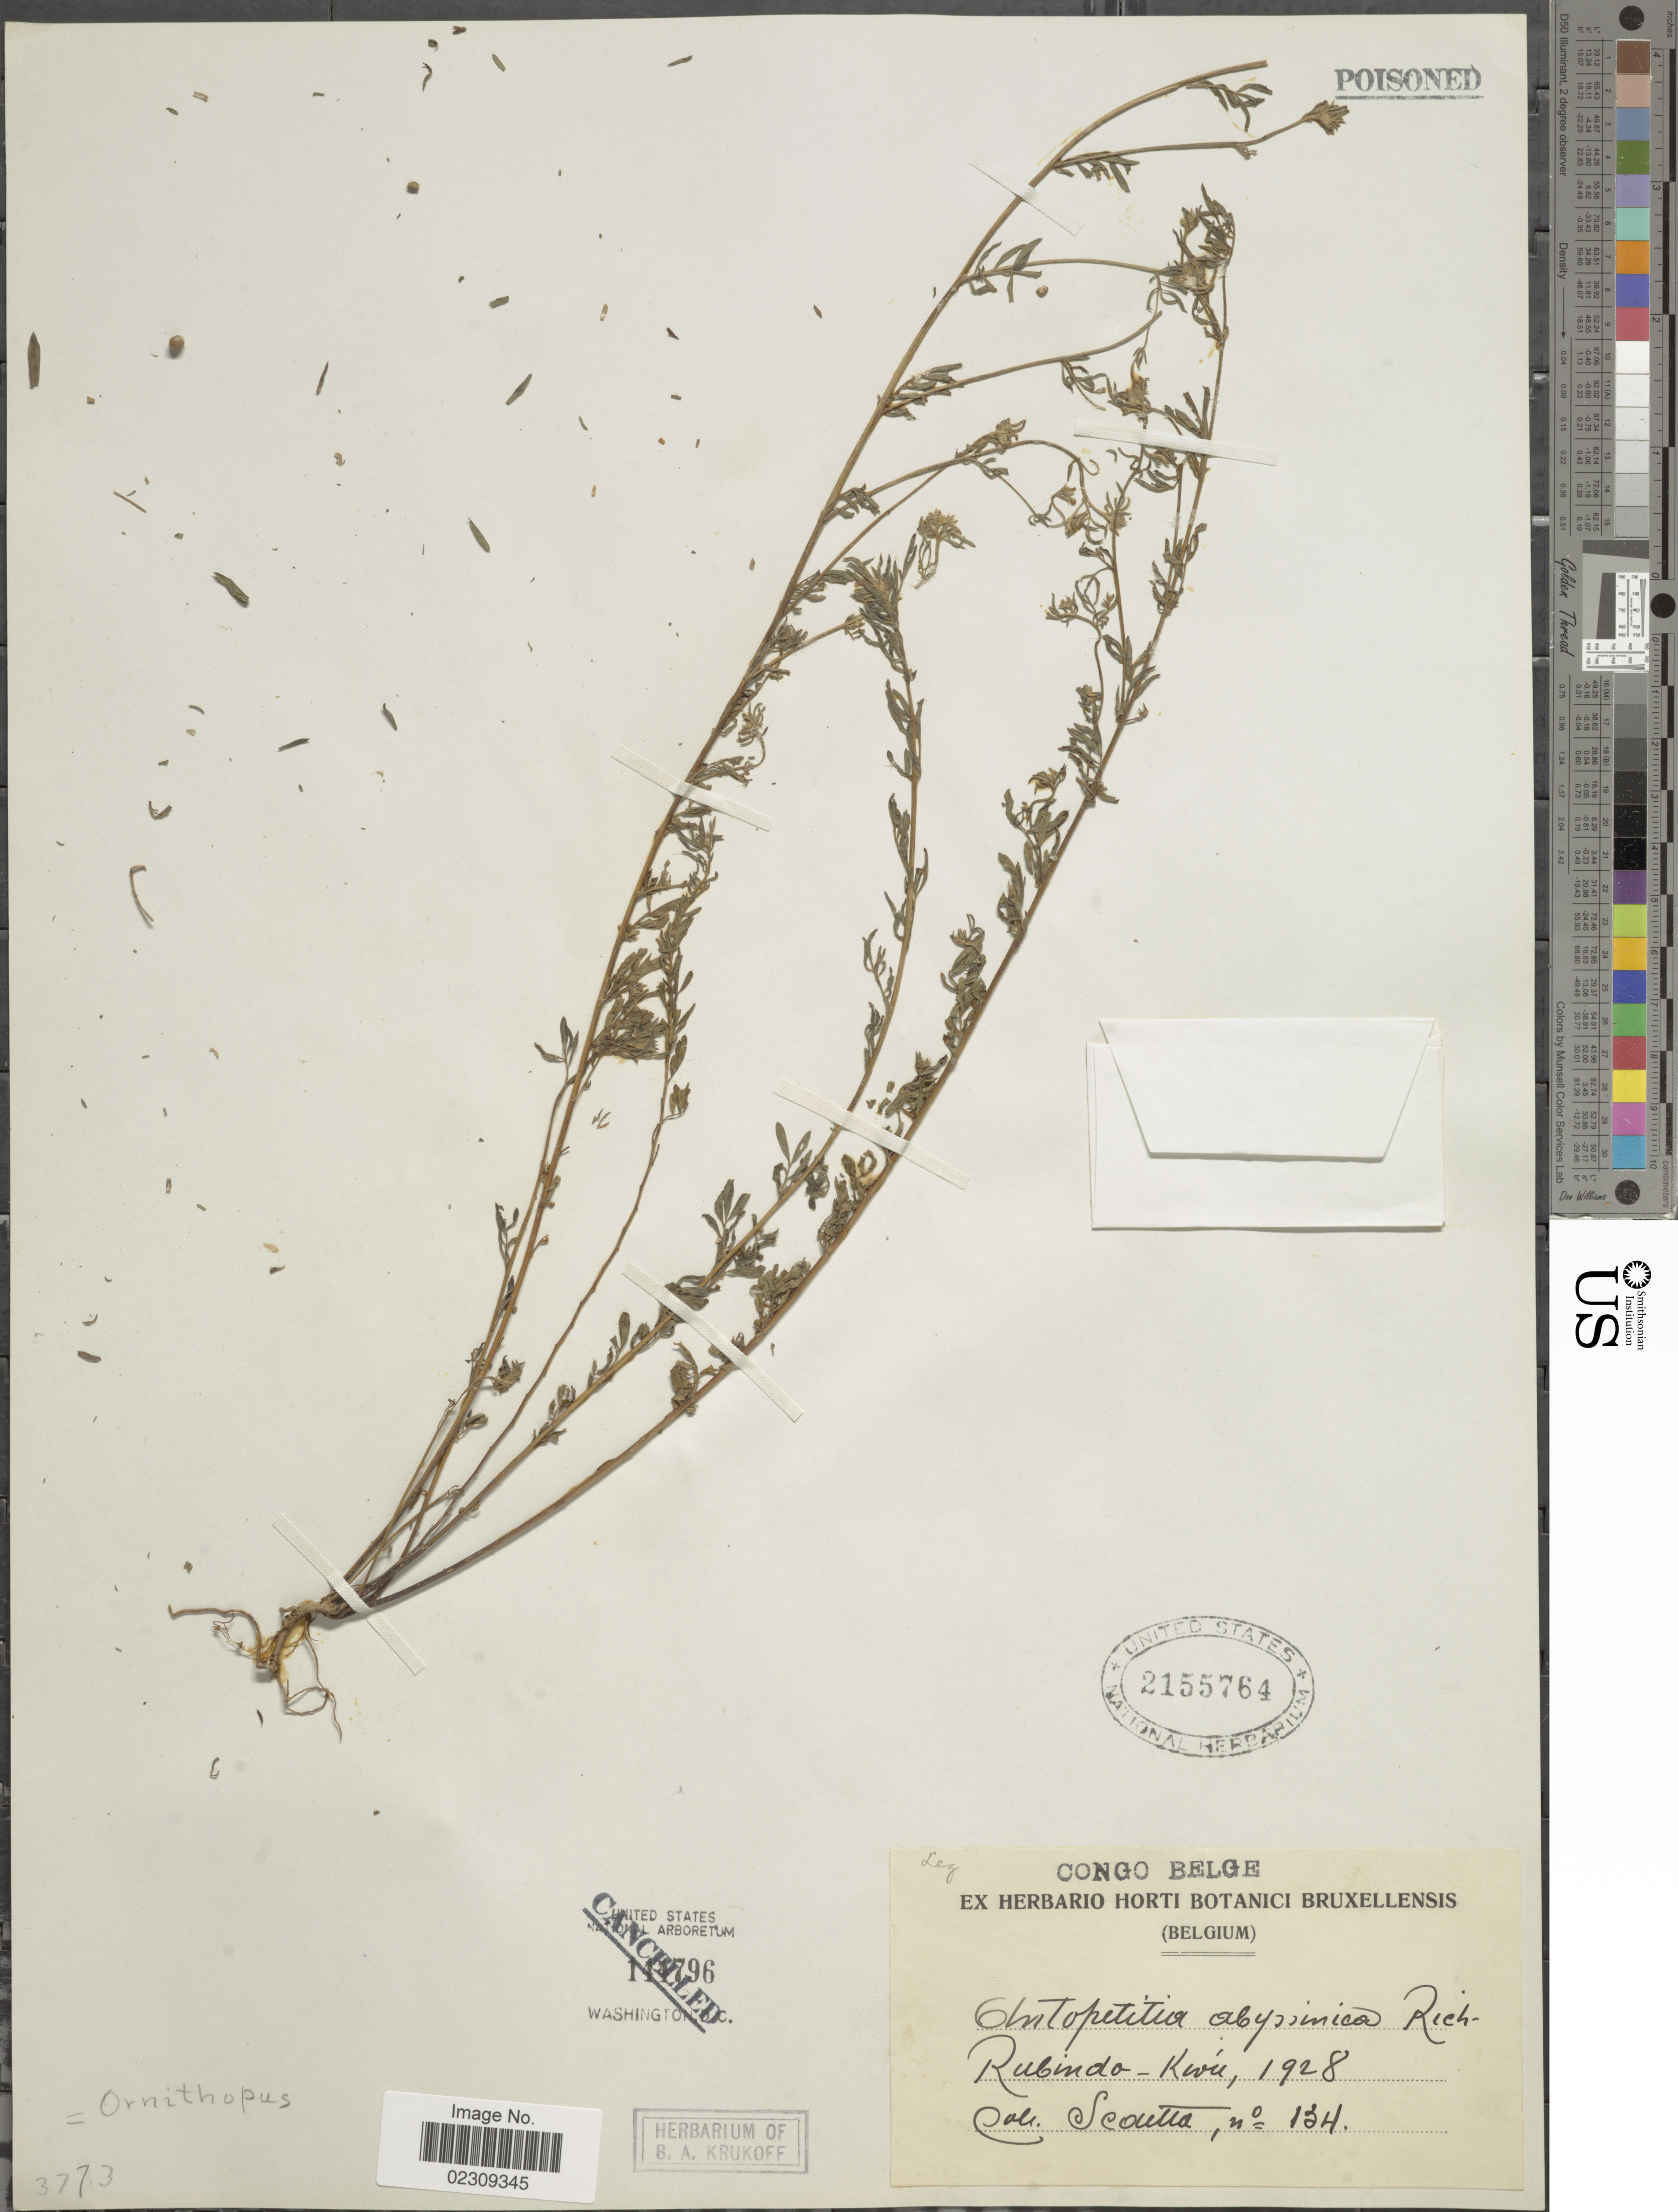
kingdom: Plantae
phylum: Tracheophyta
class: Magnoliopsida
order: Fabales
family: Fabaceae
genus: Antopetitia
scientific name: Antopetitia abyssinica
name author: A. Rich.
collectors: Scouttee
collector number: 134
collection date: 1928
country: Congo, Democratic Republic of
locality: Congo Belge, Rubindo-Kivu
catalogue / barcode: US 2155765